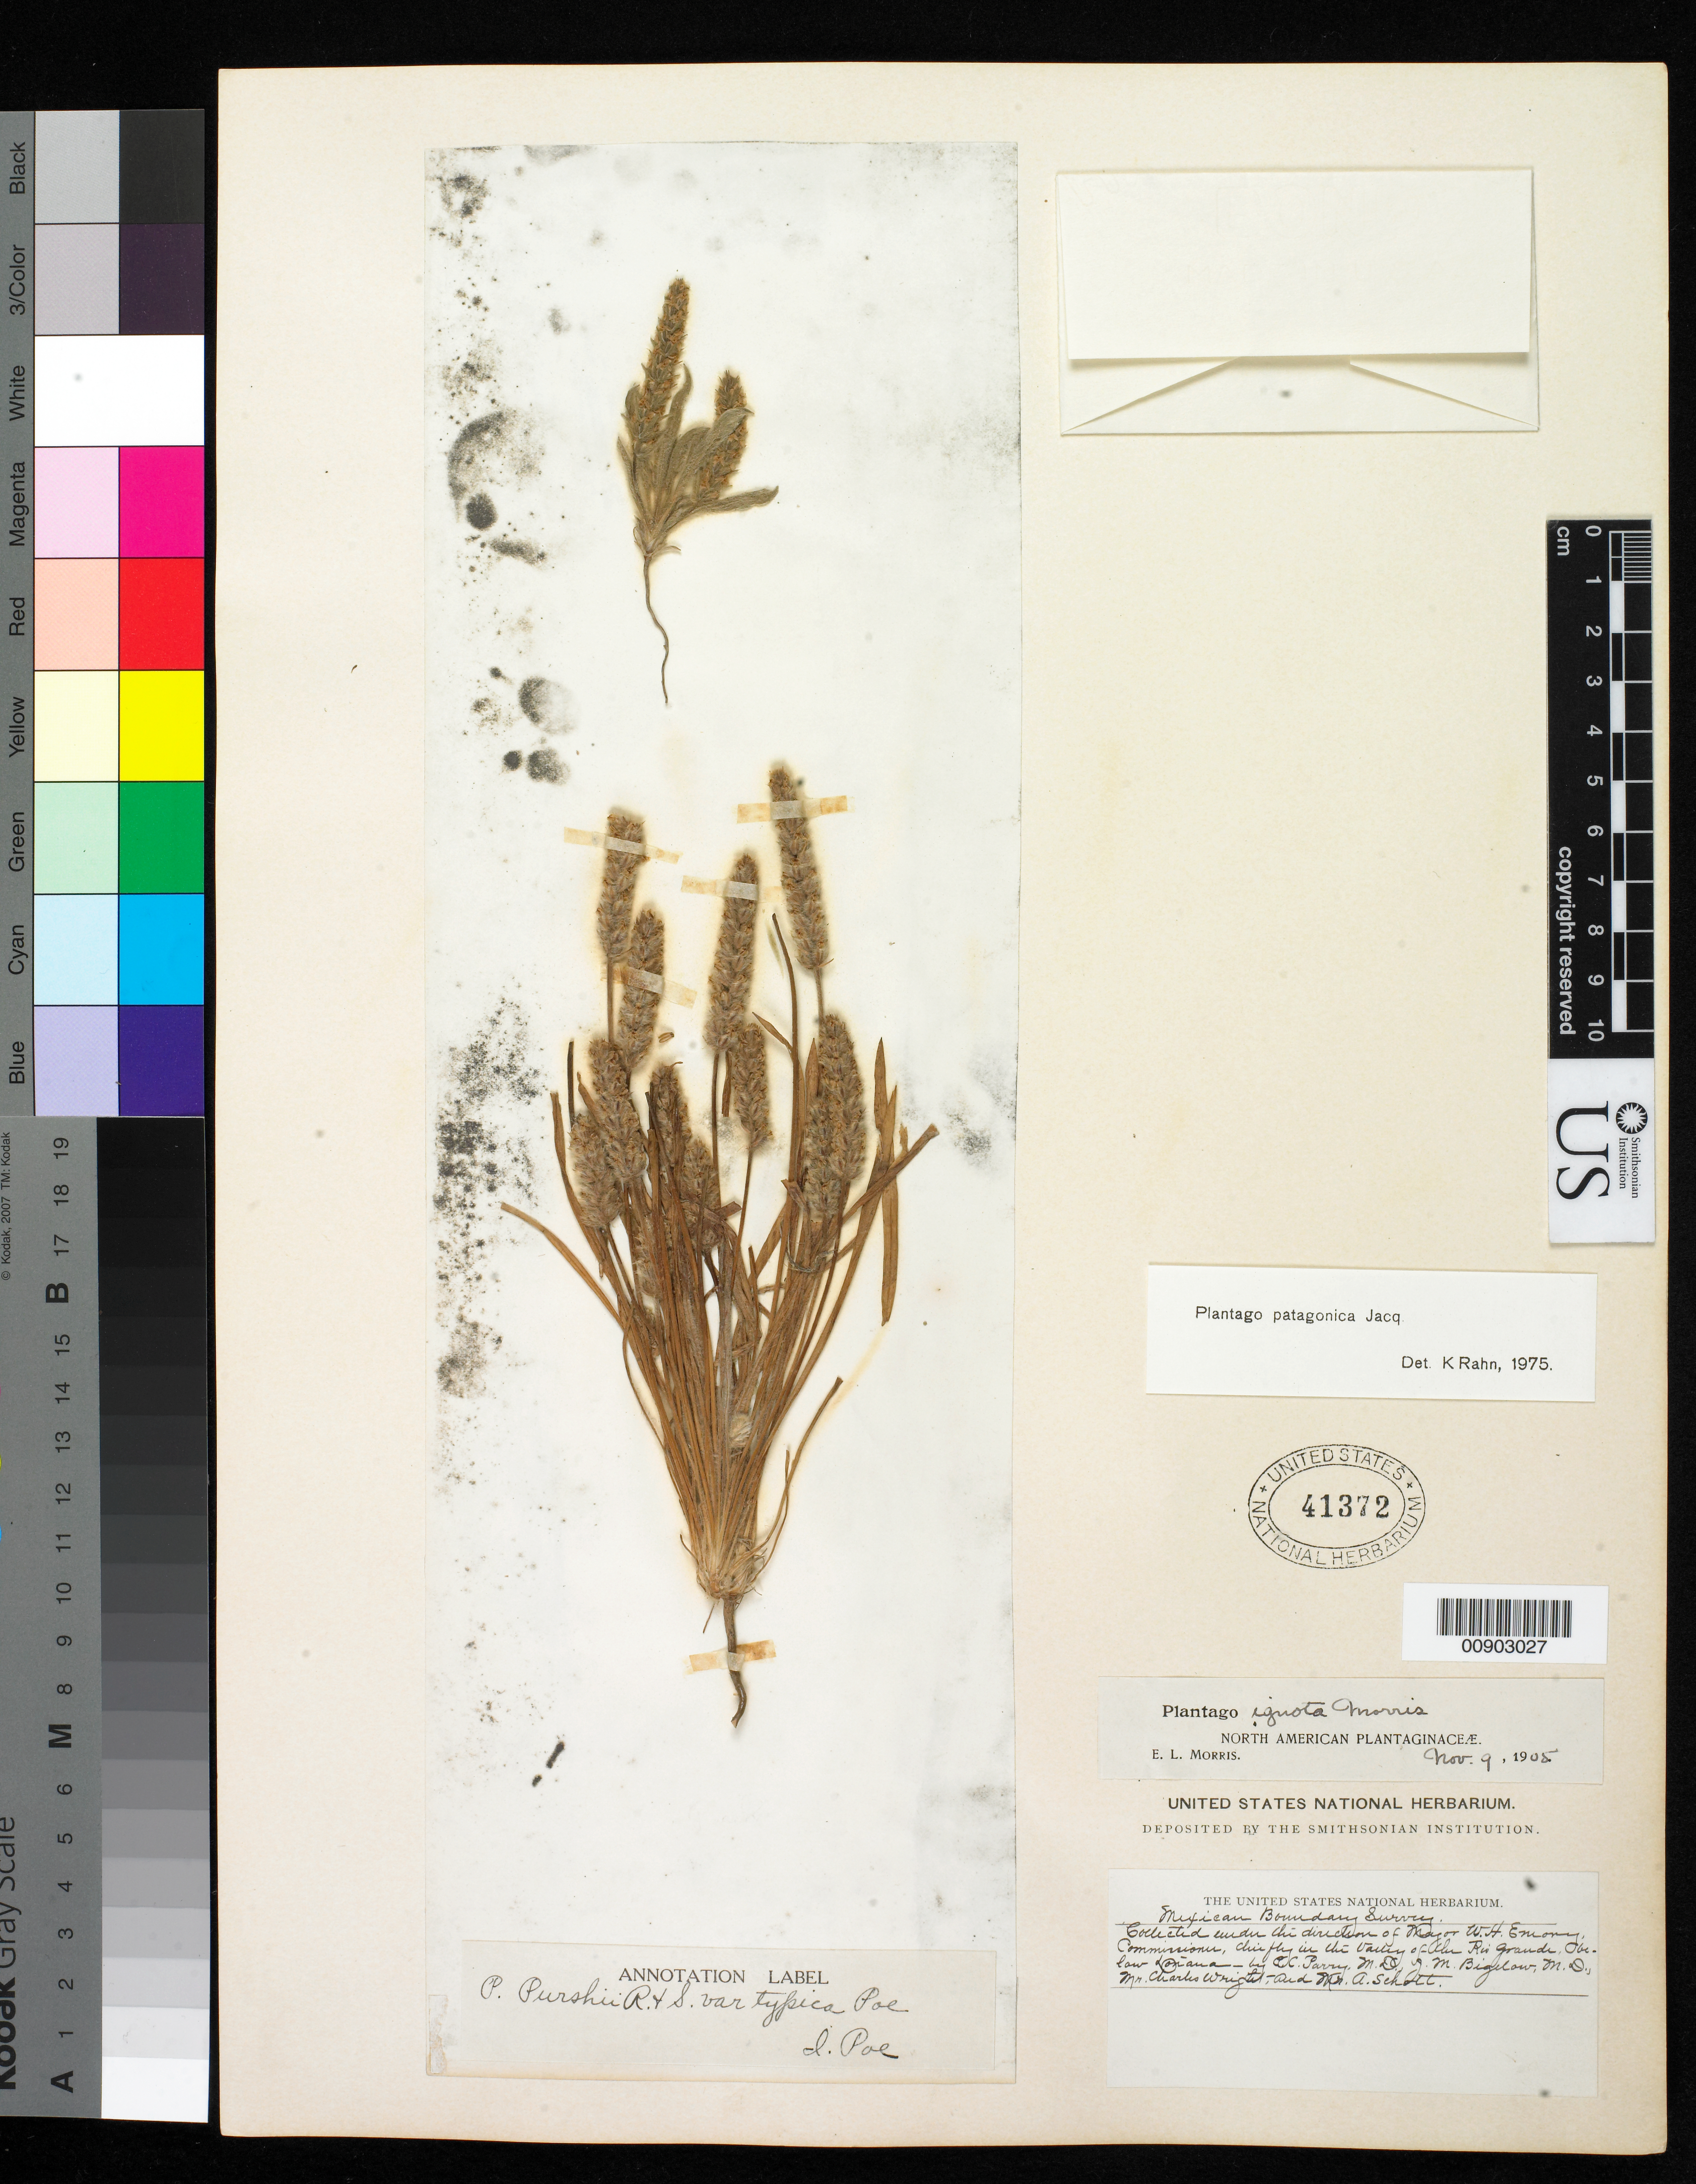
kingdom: Plantae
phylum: Tracheophyta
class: Magnoliopsida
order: Lamiales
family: Plantaginaceae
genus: Plantago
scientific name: Plantago patagonica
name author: Jacq.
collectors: C. C. Parry, J. M. Bigelow, C. Wright & A. C. V. Schott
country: United States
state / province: New Mexico / Texas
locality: Valley of the Rio Grande, below Doñana.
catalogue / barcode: US 41372